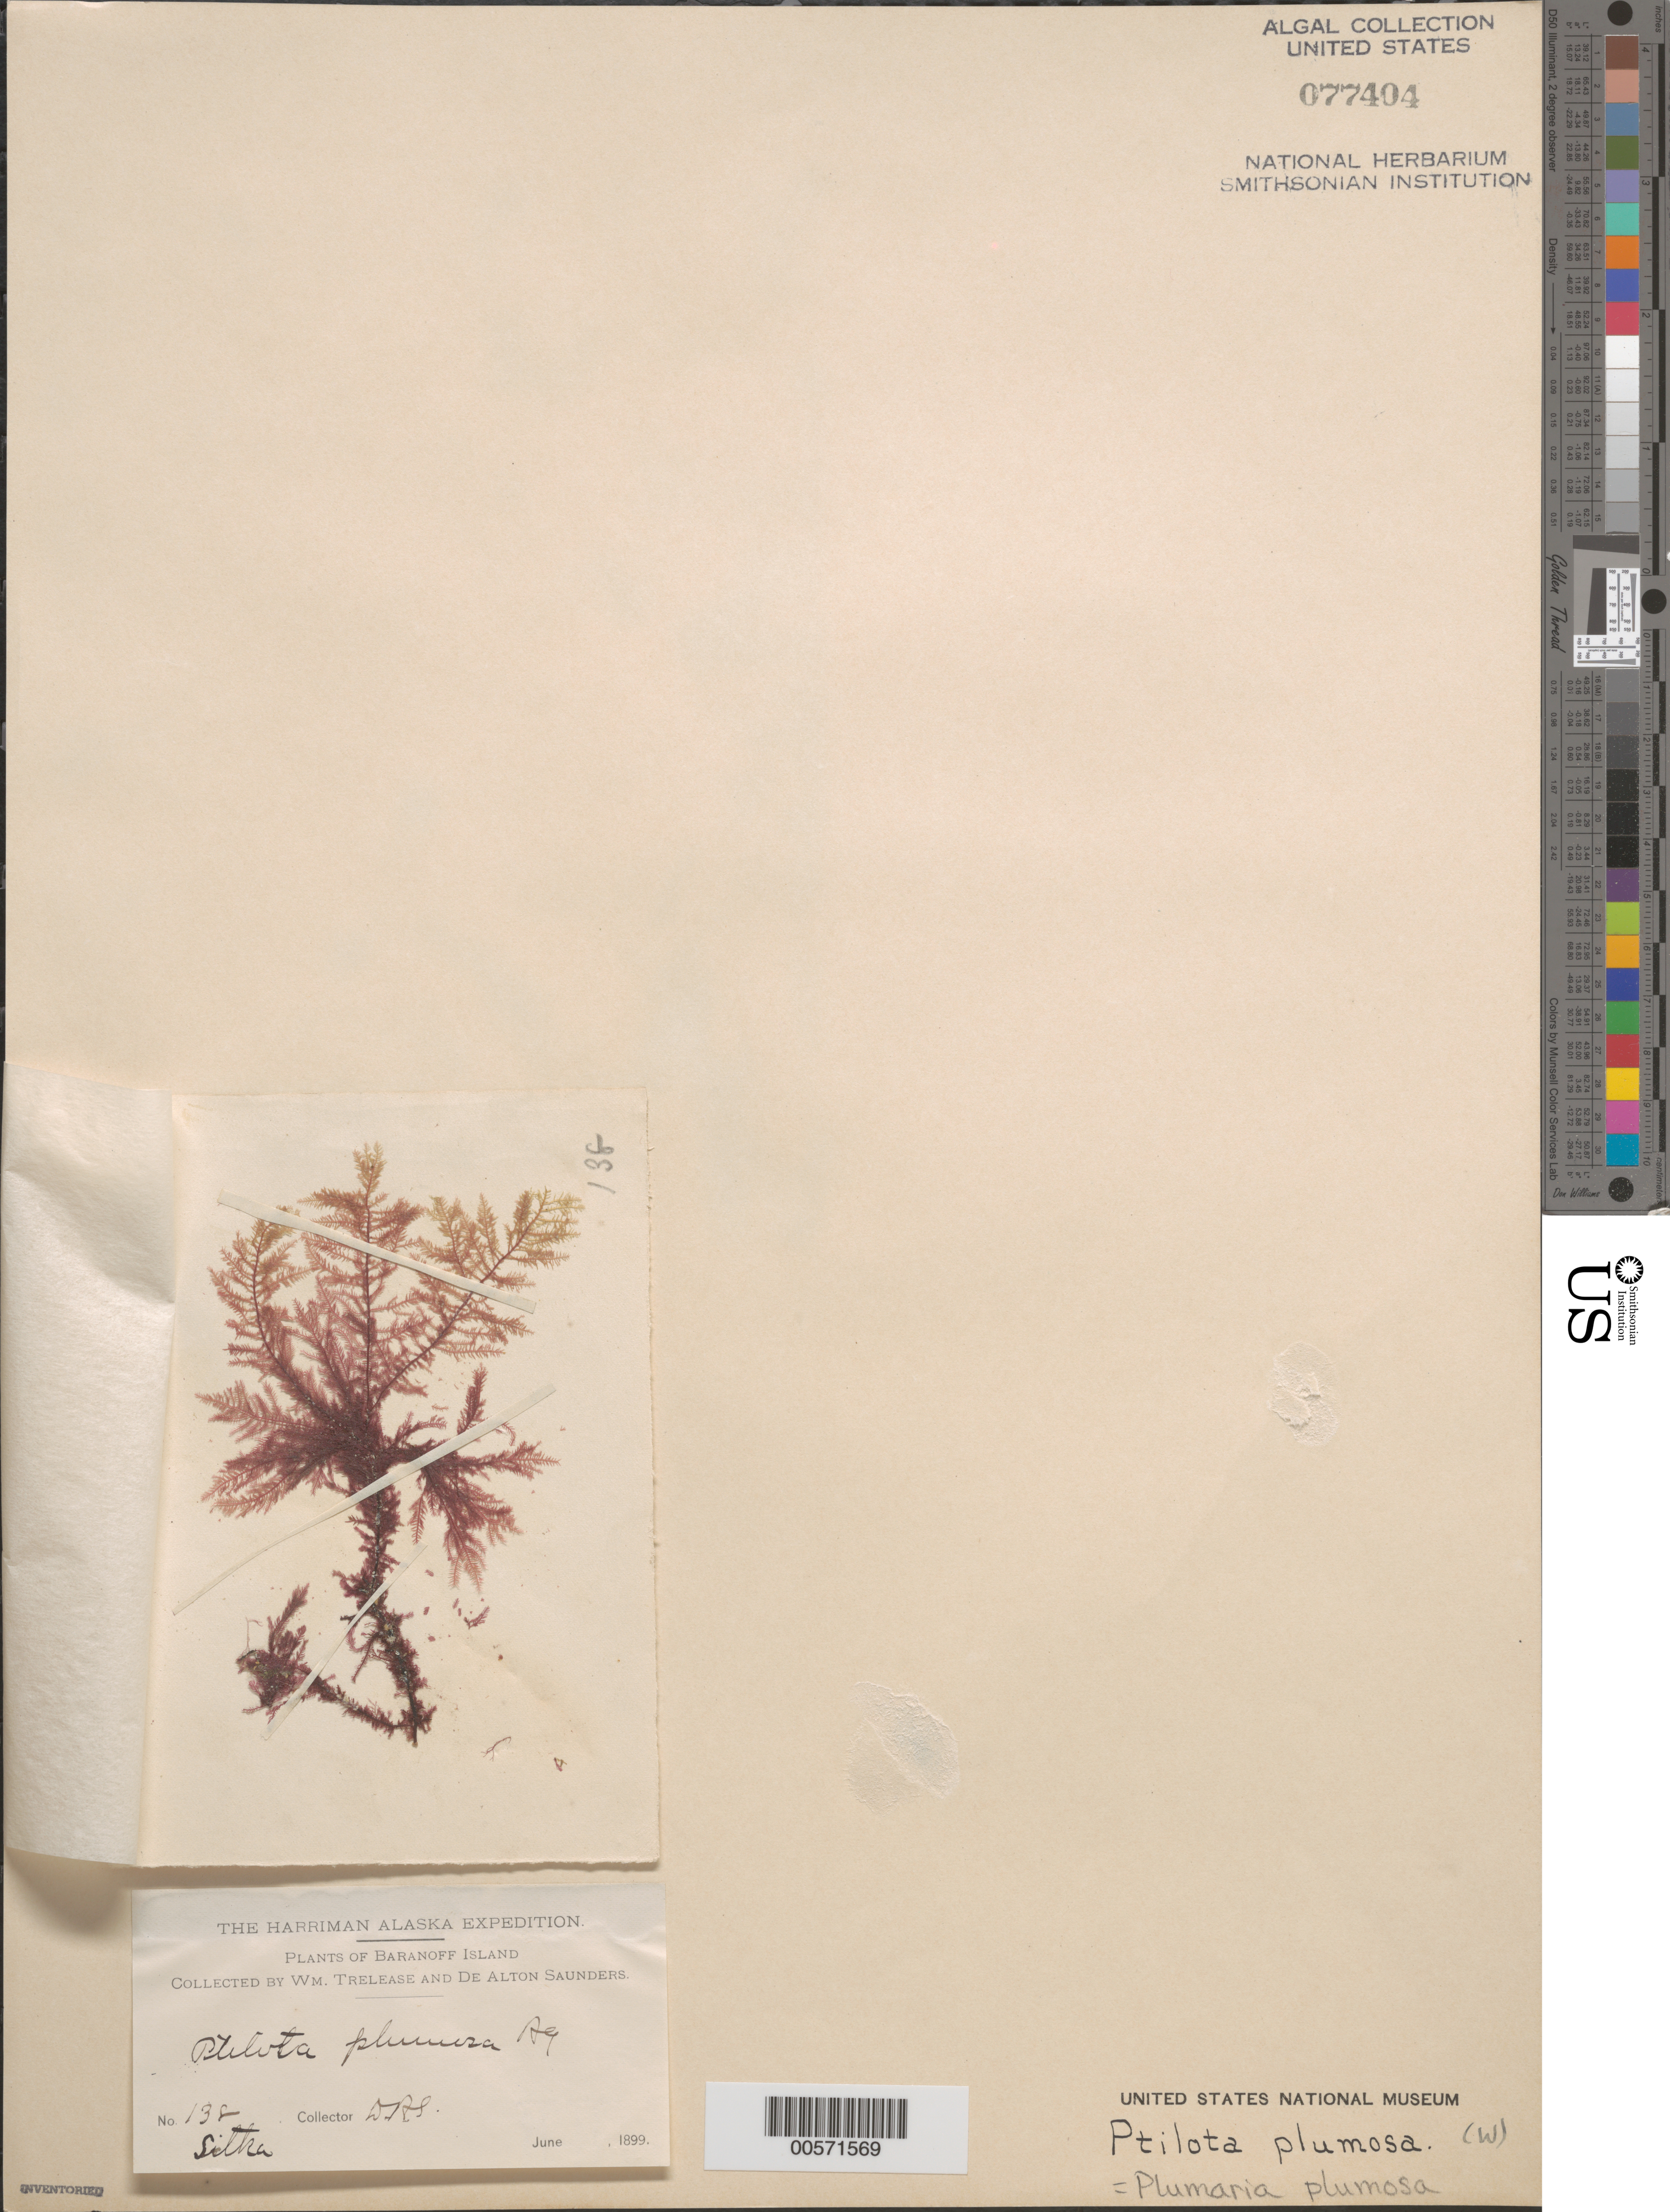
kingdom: Plantae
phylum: Rhodophyta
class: Florideophyceae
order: Ceramiales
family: Wrangeliaceae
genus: Plumaria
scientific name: Plumaria plumosa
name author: (Hudson) Kuntze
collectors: D. Saunders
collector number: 138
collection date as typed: Jun 1899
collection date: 1899-06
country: United States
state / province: Alaska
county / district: Sitka Division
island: Baranof Island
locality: Sitka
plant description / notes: Harriman Alaska Expedition, 1899, as Ptilota plumosa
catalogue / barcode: US 77404